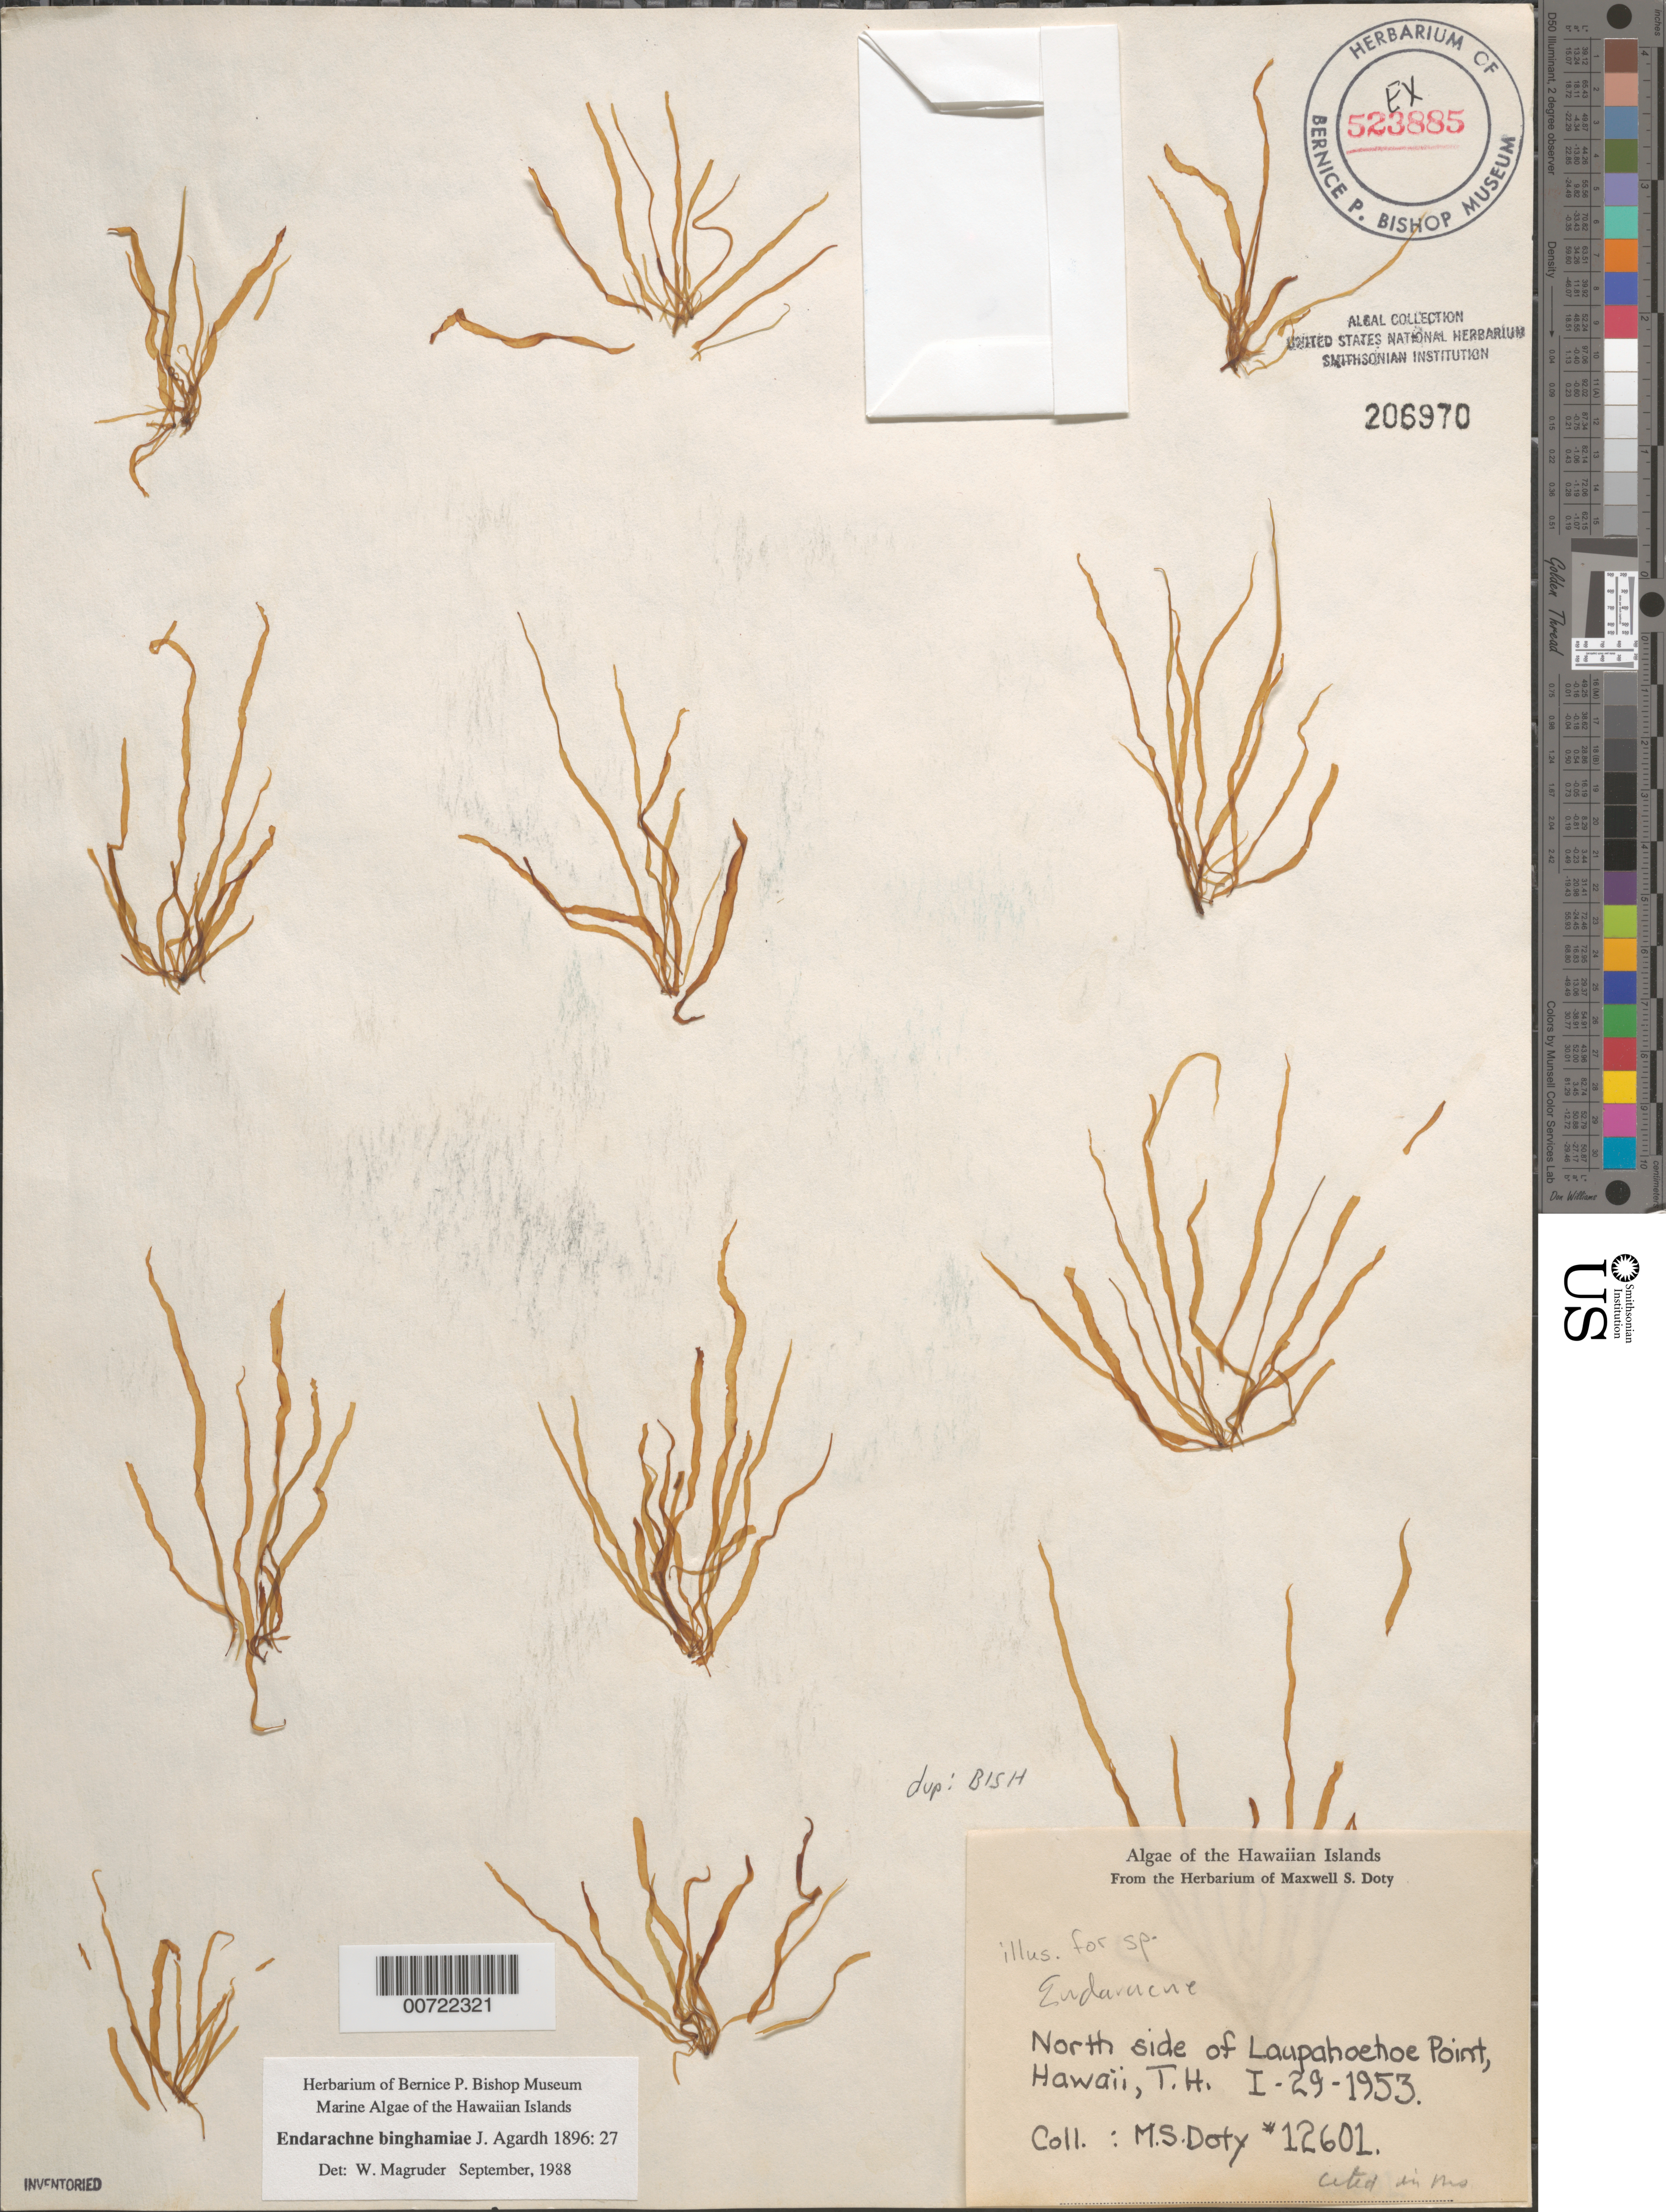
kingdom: Chromista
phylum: Ochrophyta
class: Phaeophyceae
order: Scytosiphonales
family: Scytosiphonaceae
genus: Petalonia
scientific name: Petalonia binghamiae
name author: (J. Agardh) K.L.Vinogr.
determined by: Algae name updating Project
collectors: M. S. Doty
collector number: MSD 12601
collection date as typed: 29 Jan 1953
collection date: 1953-01-29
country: United States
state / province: Hawaii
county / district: Hawaii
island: Hawaii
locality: Laupahoehoe Point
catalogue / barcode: US 206970